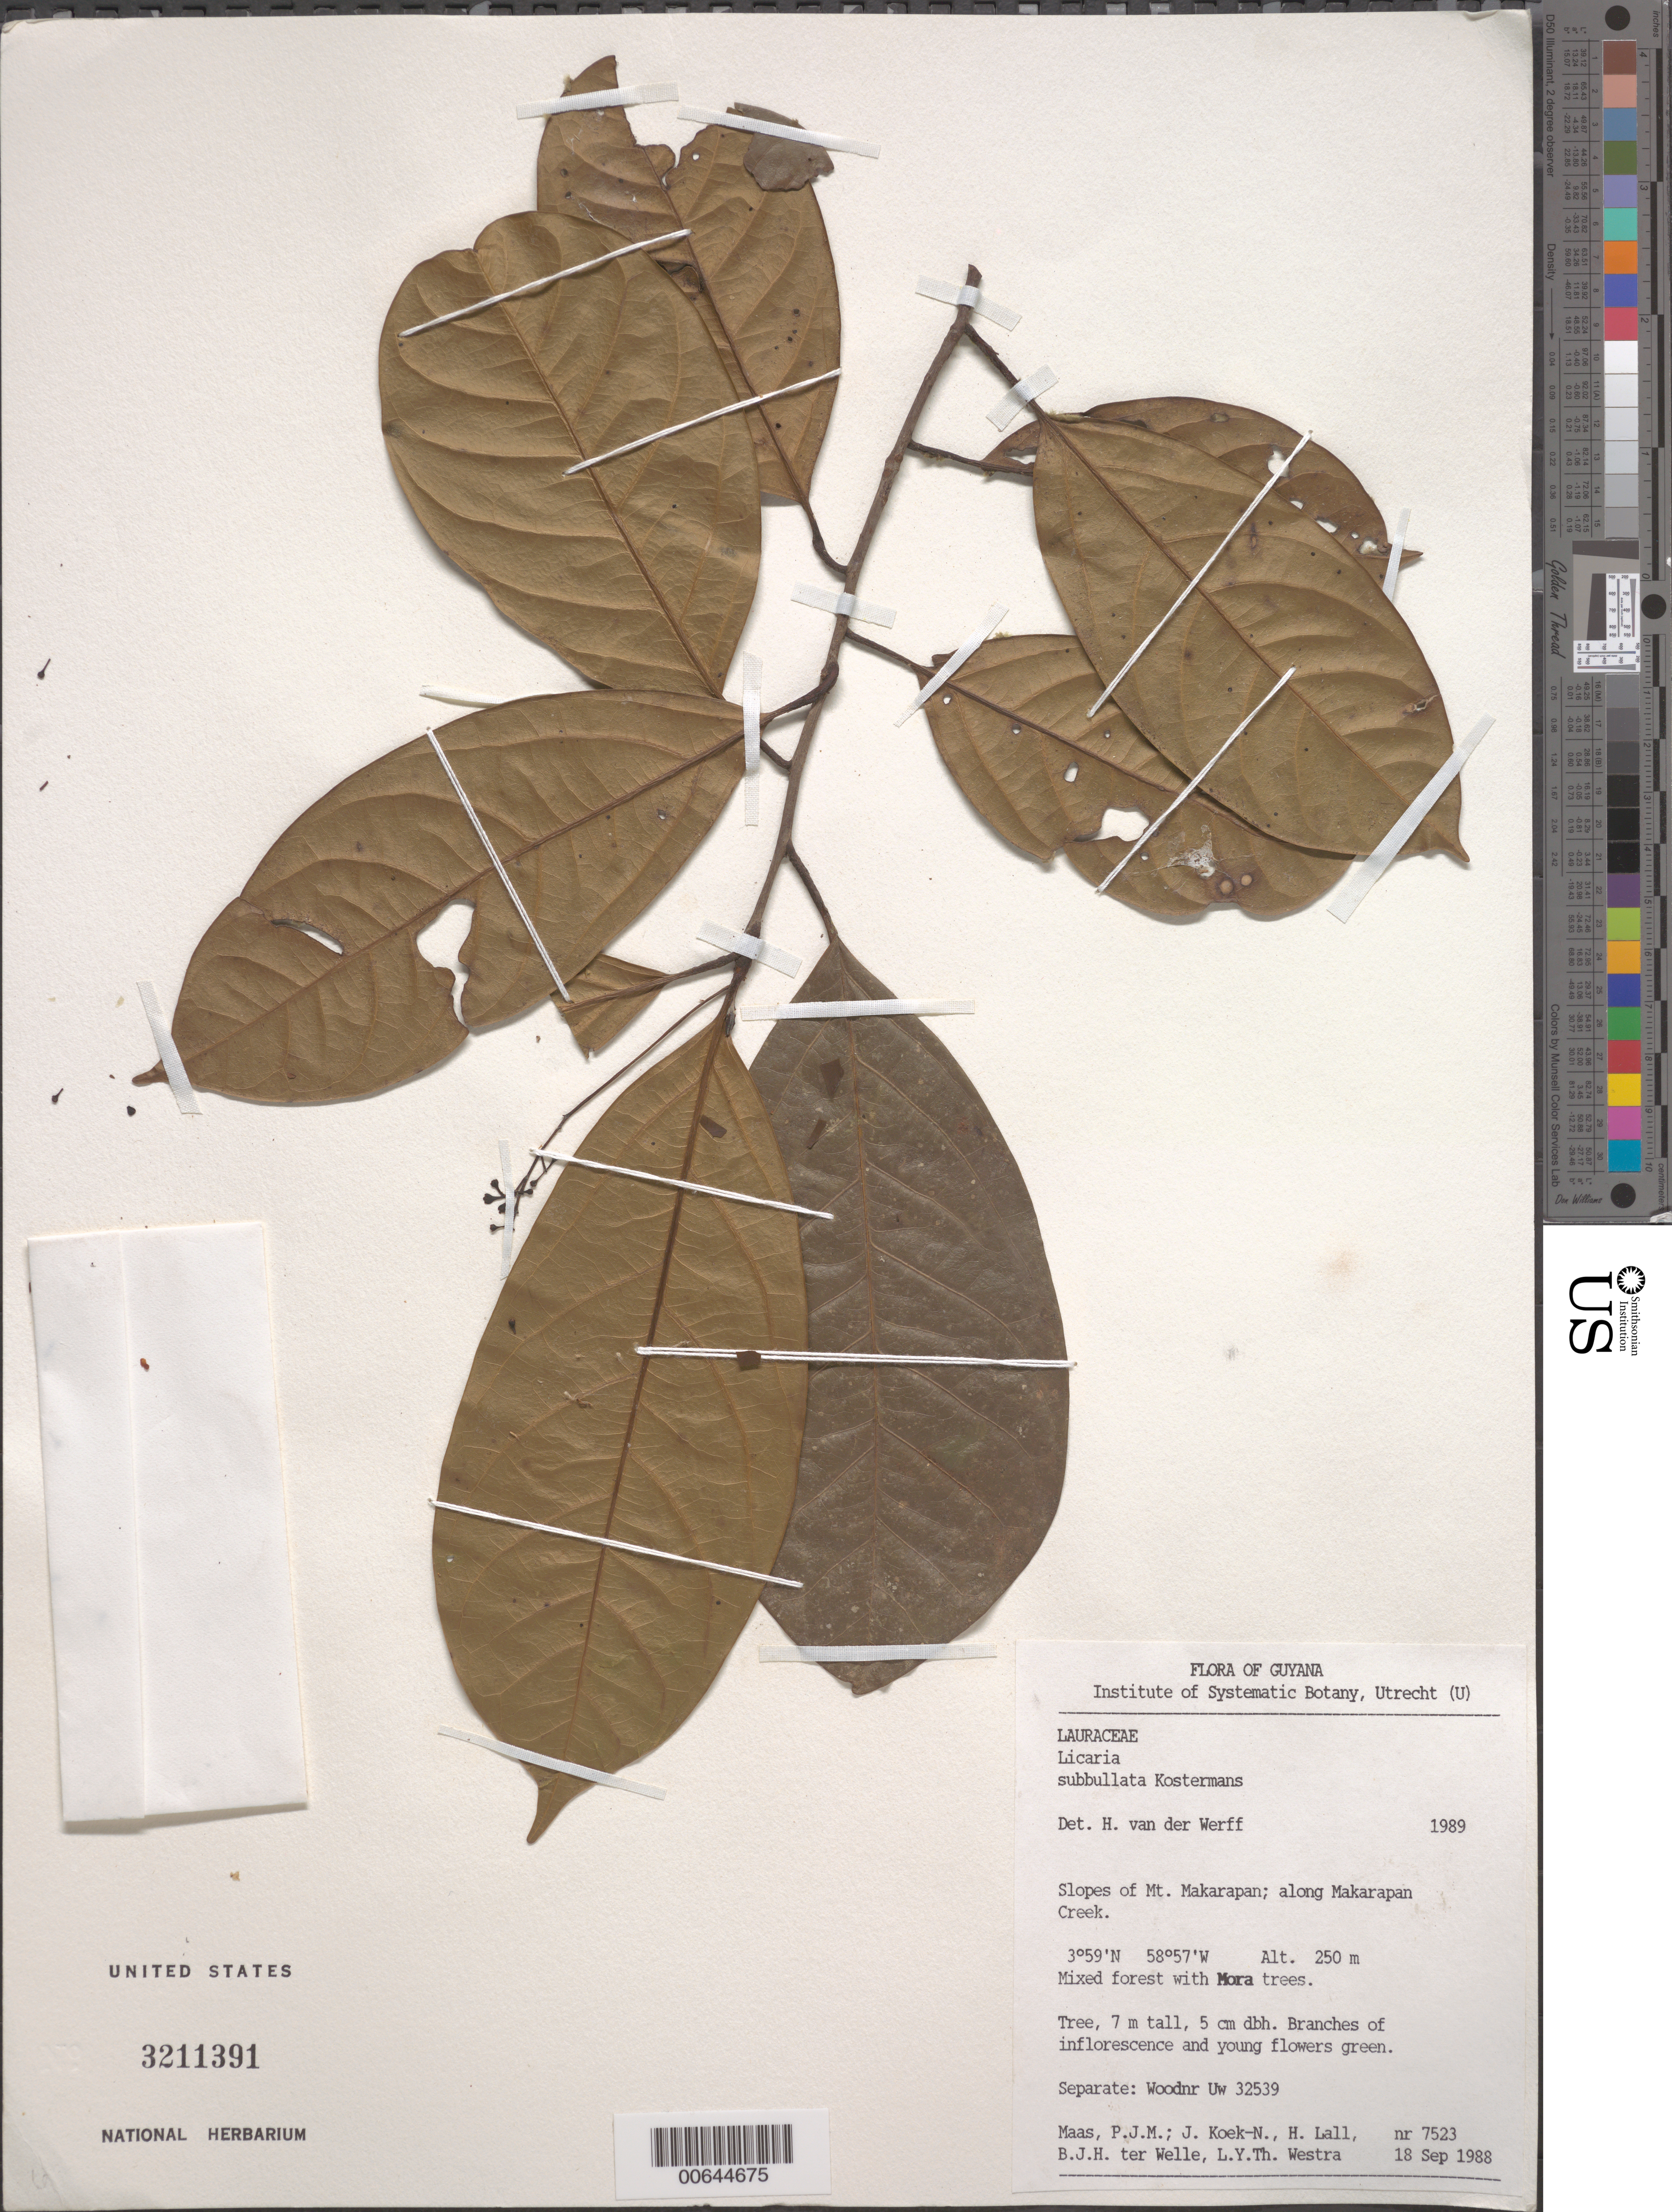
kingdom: Plantae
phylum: Tracheophyta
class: Magnoliopsida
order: Laurales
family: Lauraceae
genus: Licaria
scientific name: Licaria subbullata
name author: Kosterm.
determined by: van der Werff, H., (MO), Missouri Botanical Garden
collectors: P. Maas, J. Koek-Noorman, H. Lall, B. Welle & L. Y. T. Westra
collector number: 7523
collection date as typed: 18-Sep-88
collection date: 1988-09-18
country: Guyana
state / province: U. Takutu-U. Essequibo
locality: Mt. Makarapan, slopes along Makarapan Creek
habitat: Mixed forest with Mora trees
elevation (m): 250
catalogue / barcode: US 3211391